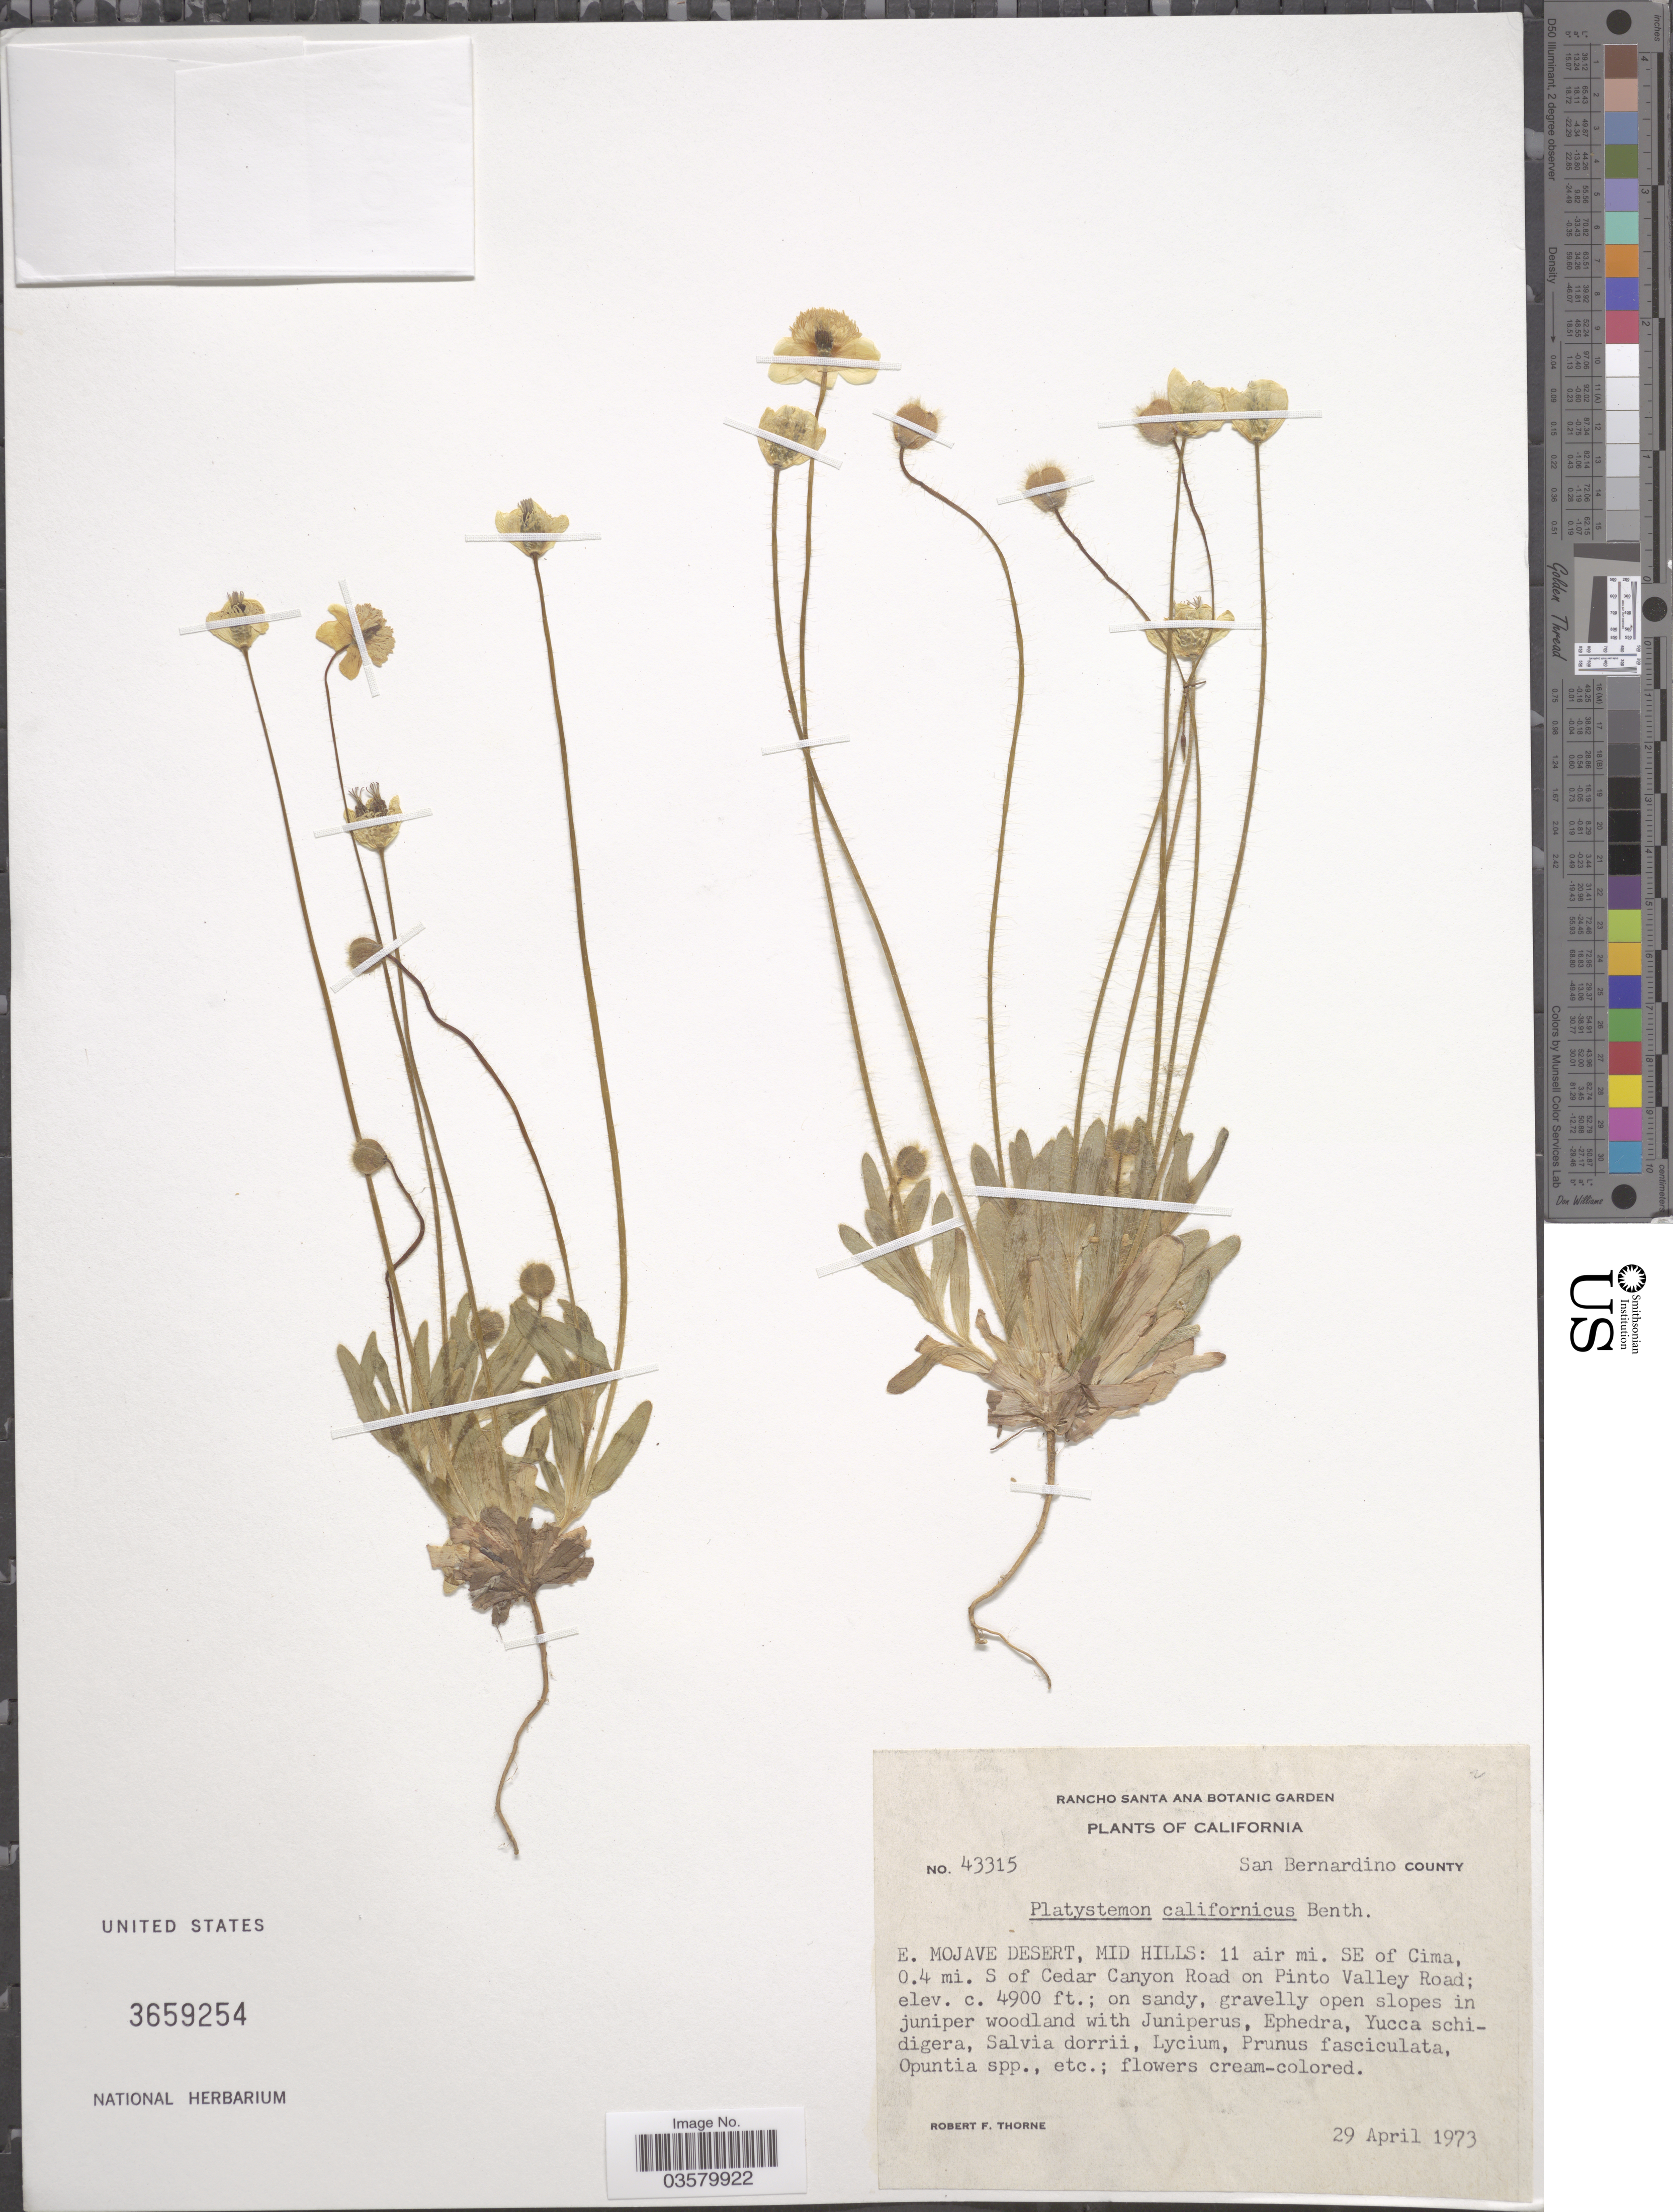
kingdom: Plantae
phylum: Tracheophyta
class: Magnoliopsida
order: Ranunculales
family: Papaveraceae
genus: Platystemon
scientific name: Platystemon californicus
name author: Benth.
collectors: R. F. Thorne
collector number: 43315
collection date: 1973-04-29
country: United States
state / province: California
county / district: San Bernardino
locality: San Bernardino County. E. Mojave Desert, Mid Hills: 11 air mi. SE of Cima, 0.4 mi. S of Cedar Canyon Road on Pinto Valley Road.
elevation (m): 1494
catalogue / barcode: US 3659254